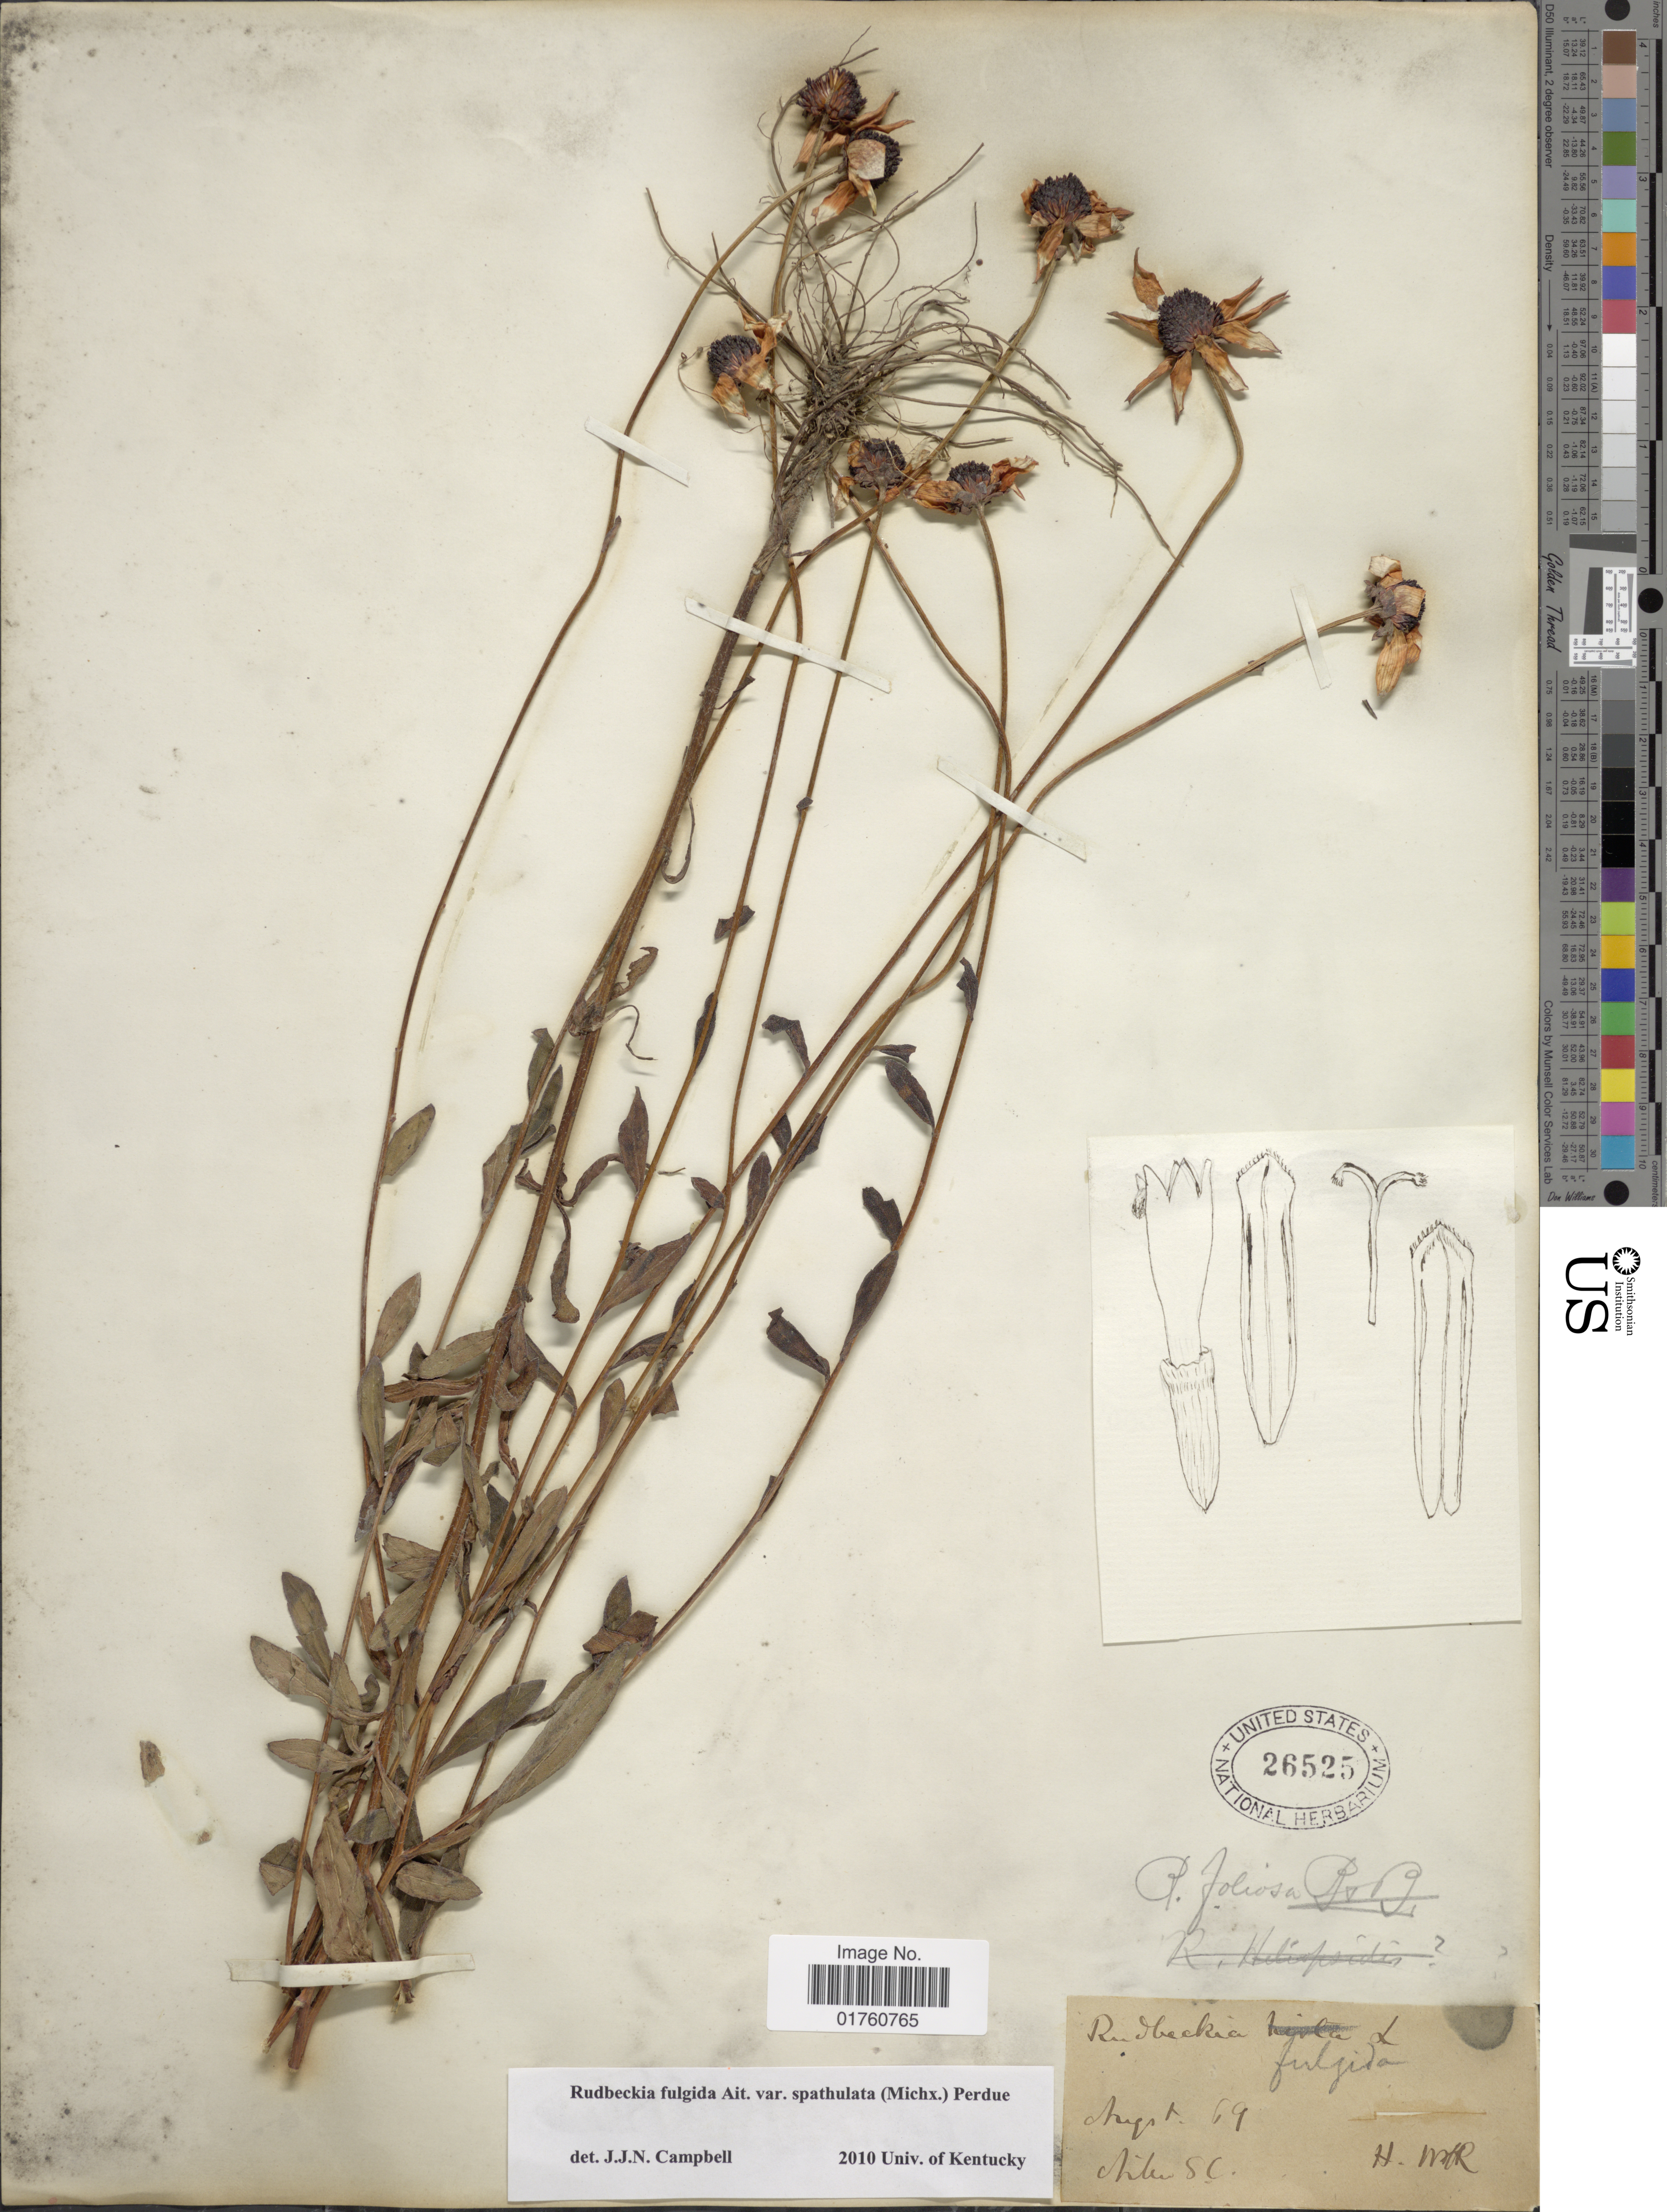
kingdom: Plantae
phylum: Tracheophyta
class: Magnoliopsida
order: Asterales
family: Asteraceae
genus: Rudbeckia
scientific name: Rudbeckia fulgida var. fulgida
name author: Aiton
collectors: H. S. R.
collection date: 1869-08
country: United States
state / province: South Carolina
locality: Aiken.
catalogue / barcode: US 26525